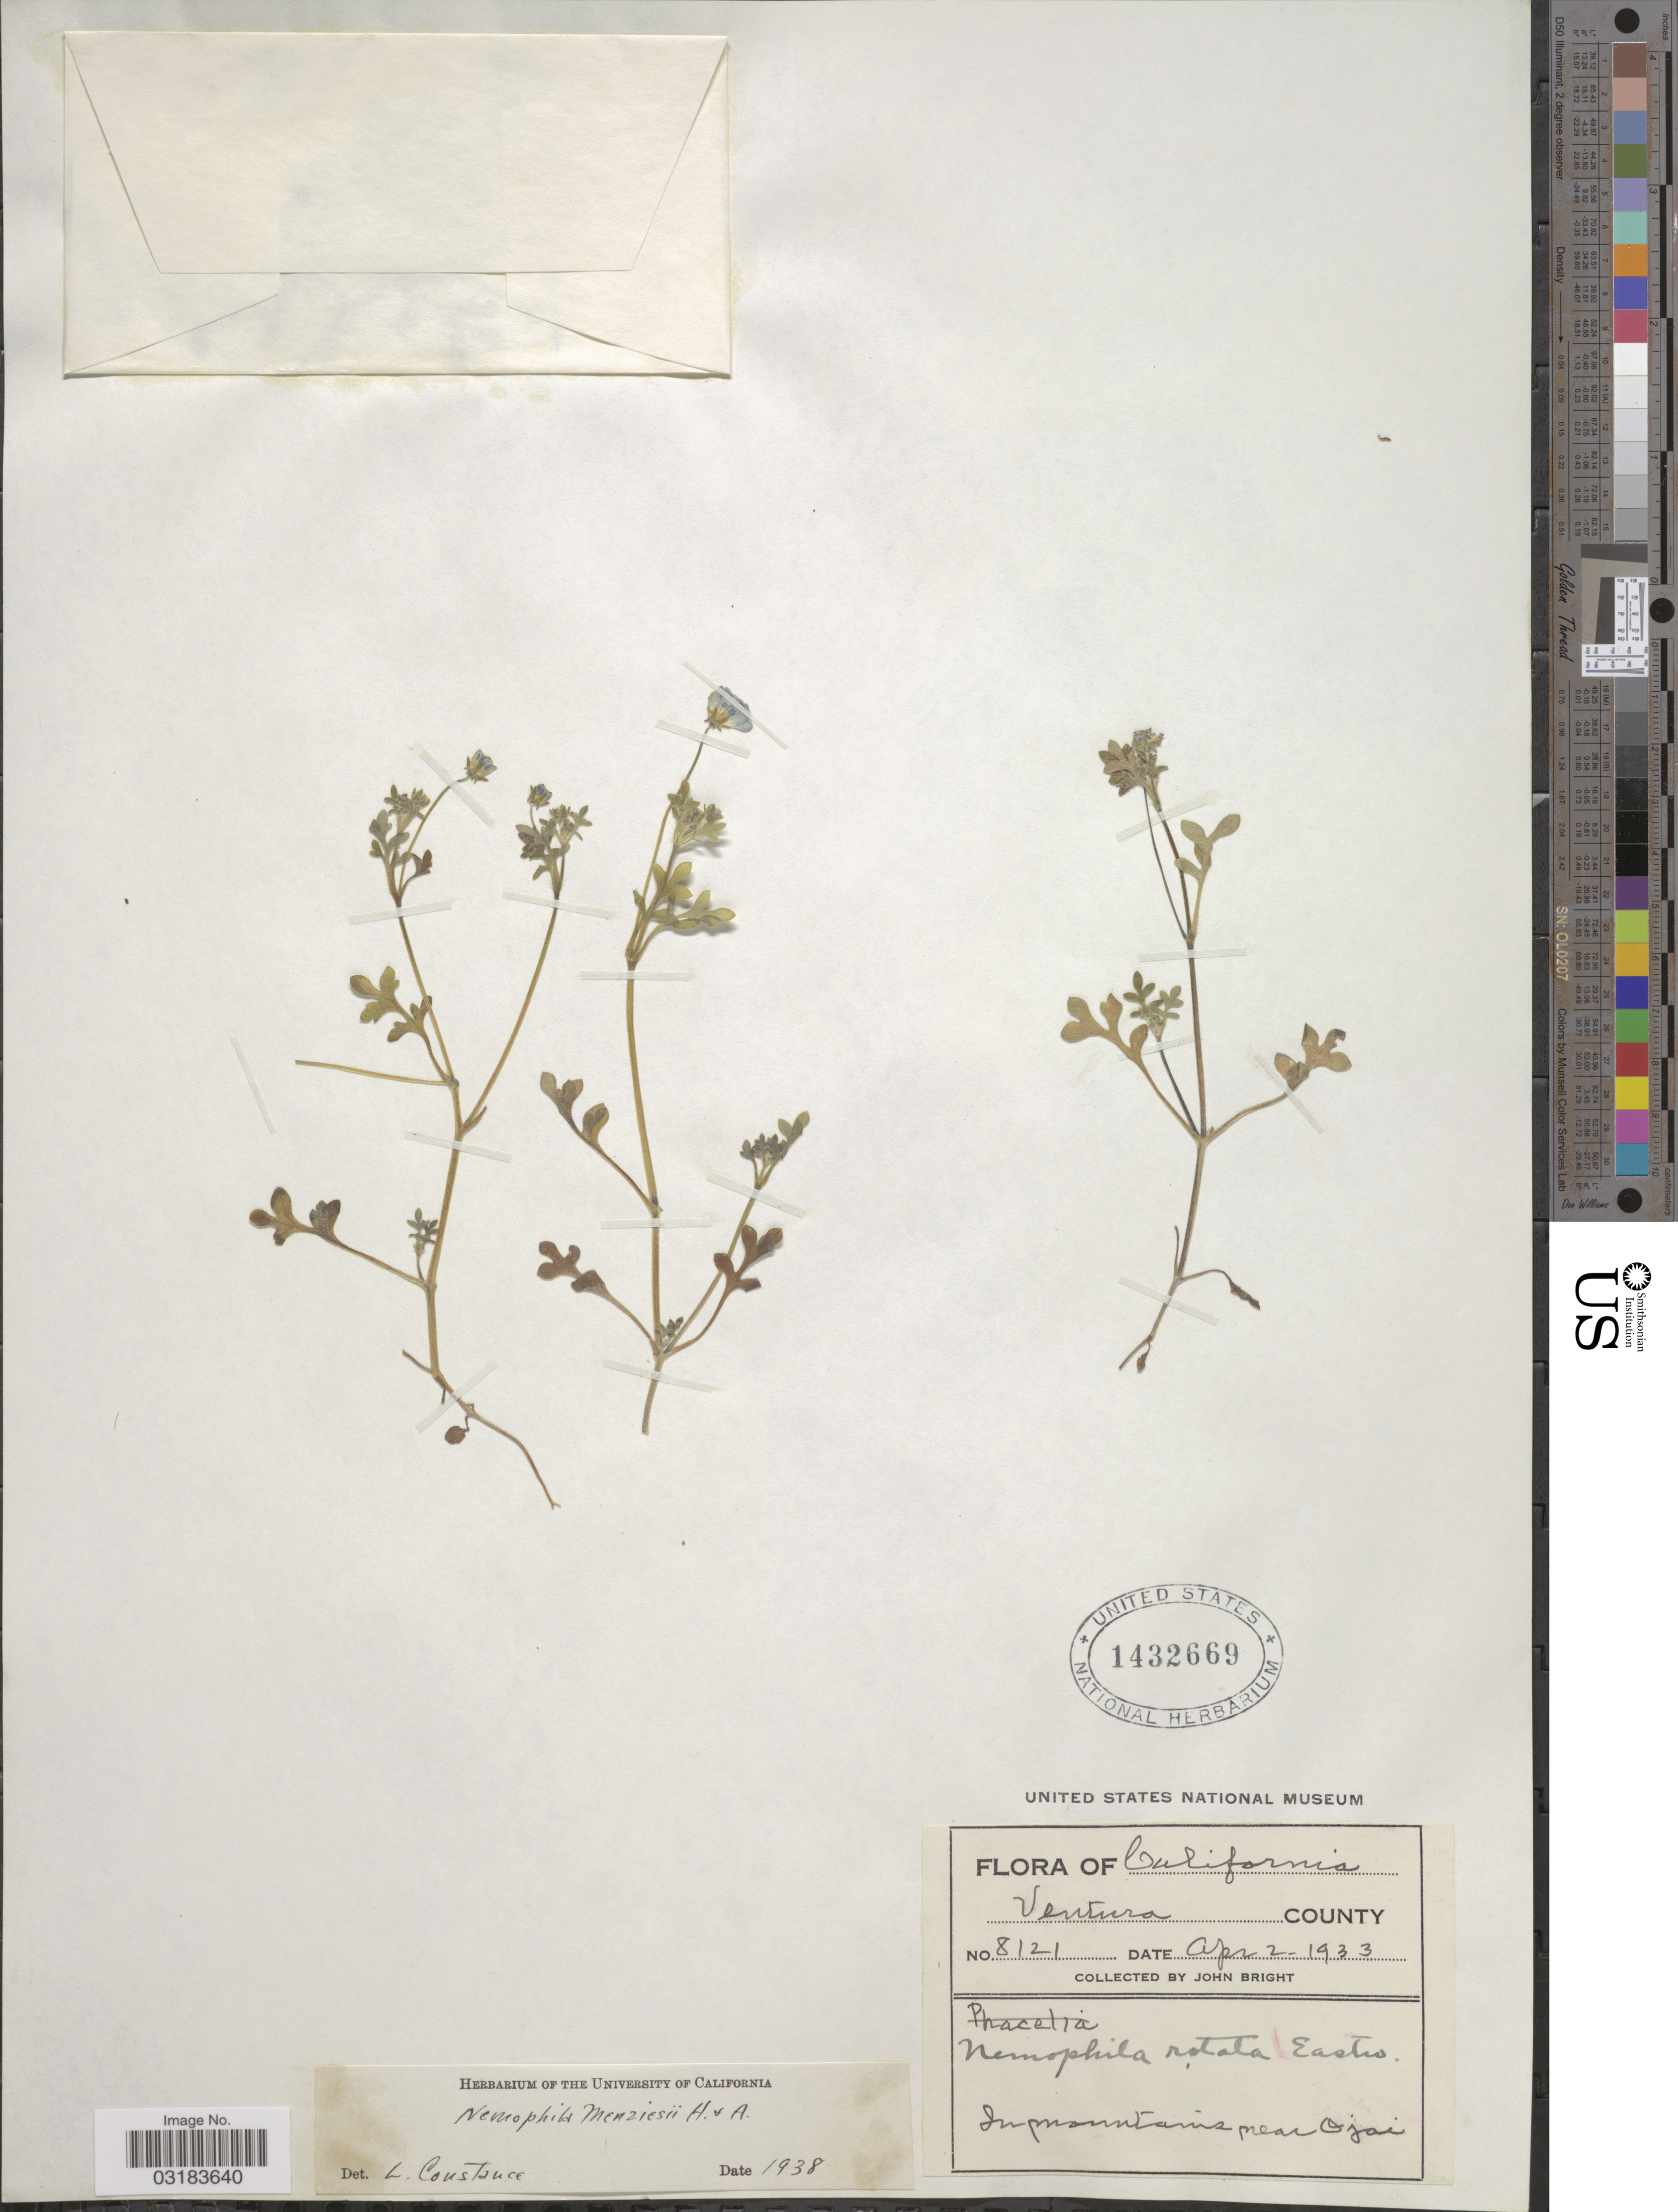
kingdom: Plantae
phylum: Tracheophyta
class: Magnoliopsida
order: Boraginales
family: Hydrophyllaceae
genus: Nemophila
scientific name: Nemophila menziesii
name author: Hook. & Arn.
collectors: J. Bright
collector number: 8121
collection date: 1933-04-02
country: United States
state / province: California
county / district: Ventura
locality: Ventura County. In mountains near Ojai.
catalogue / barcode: US 1432669